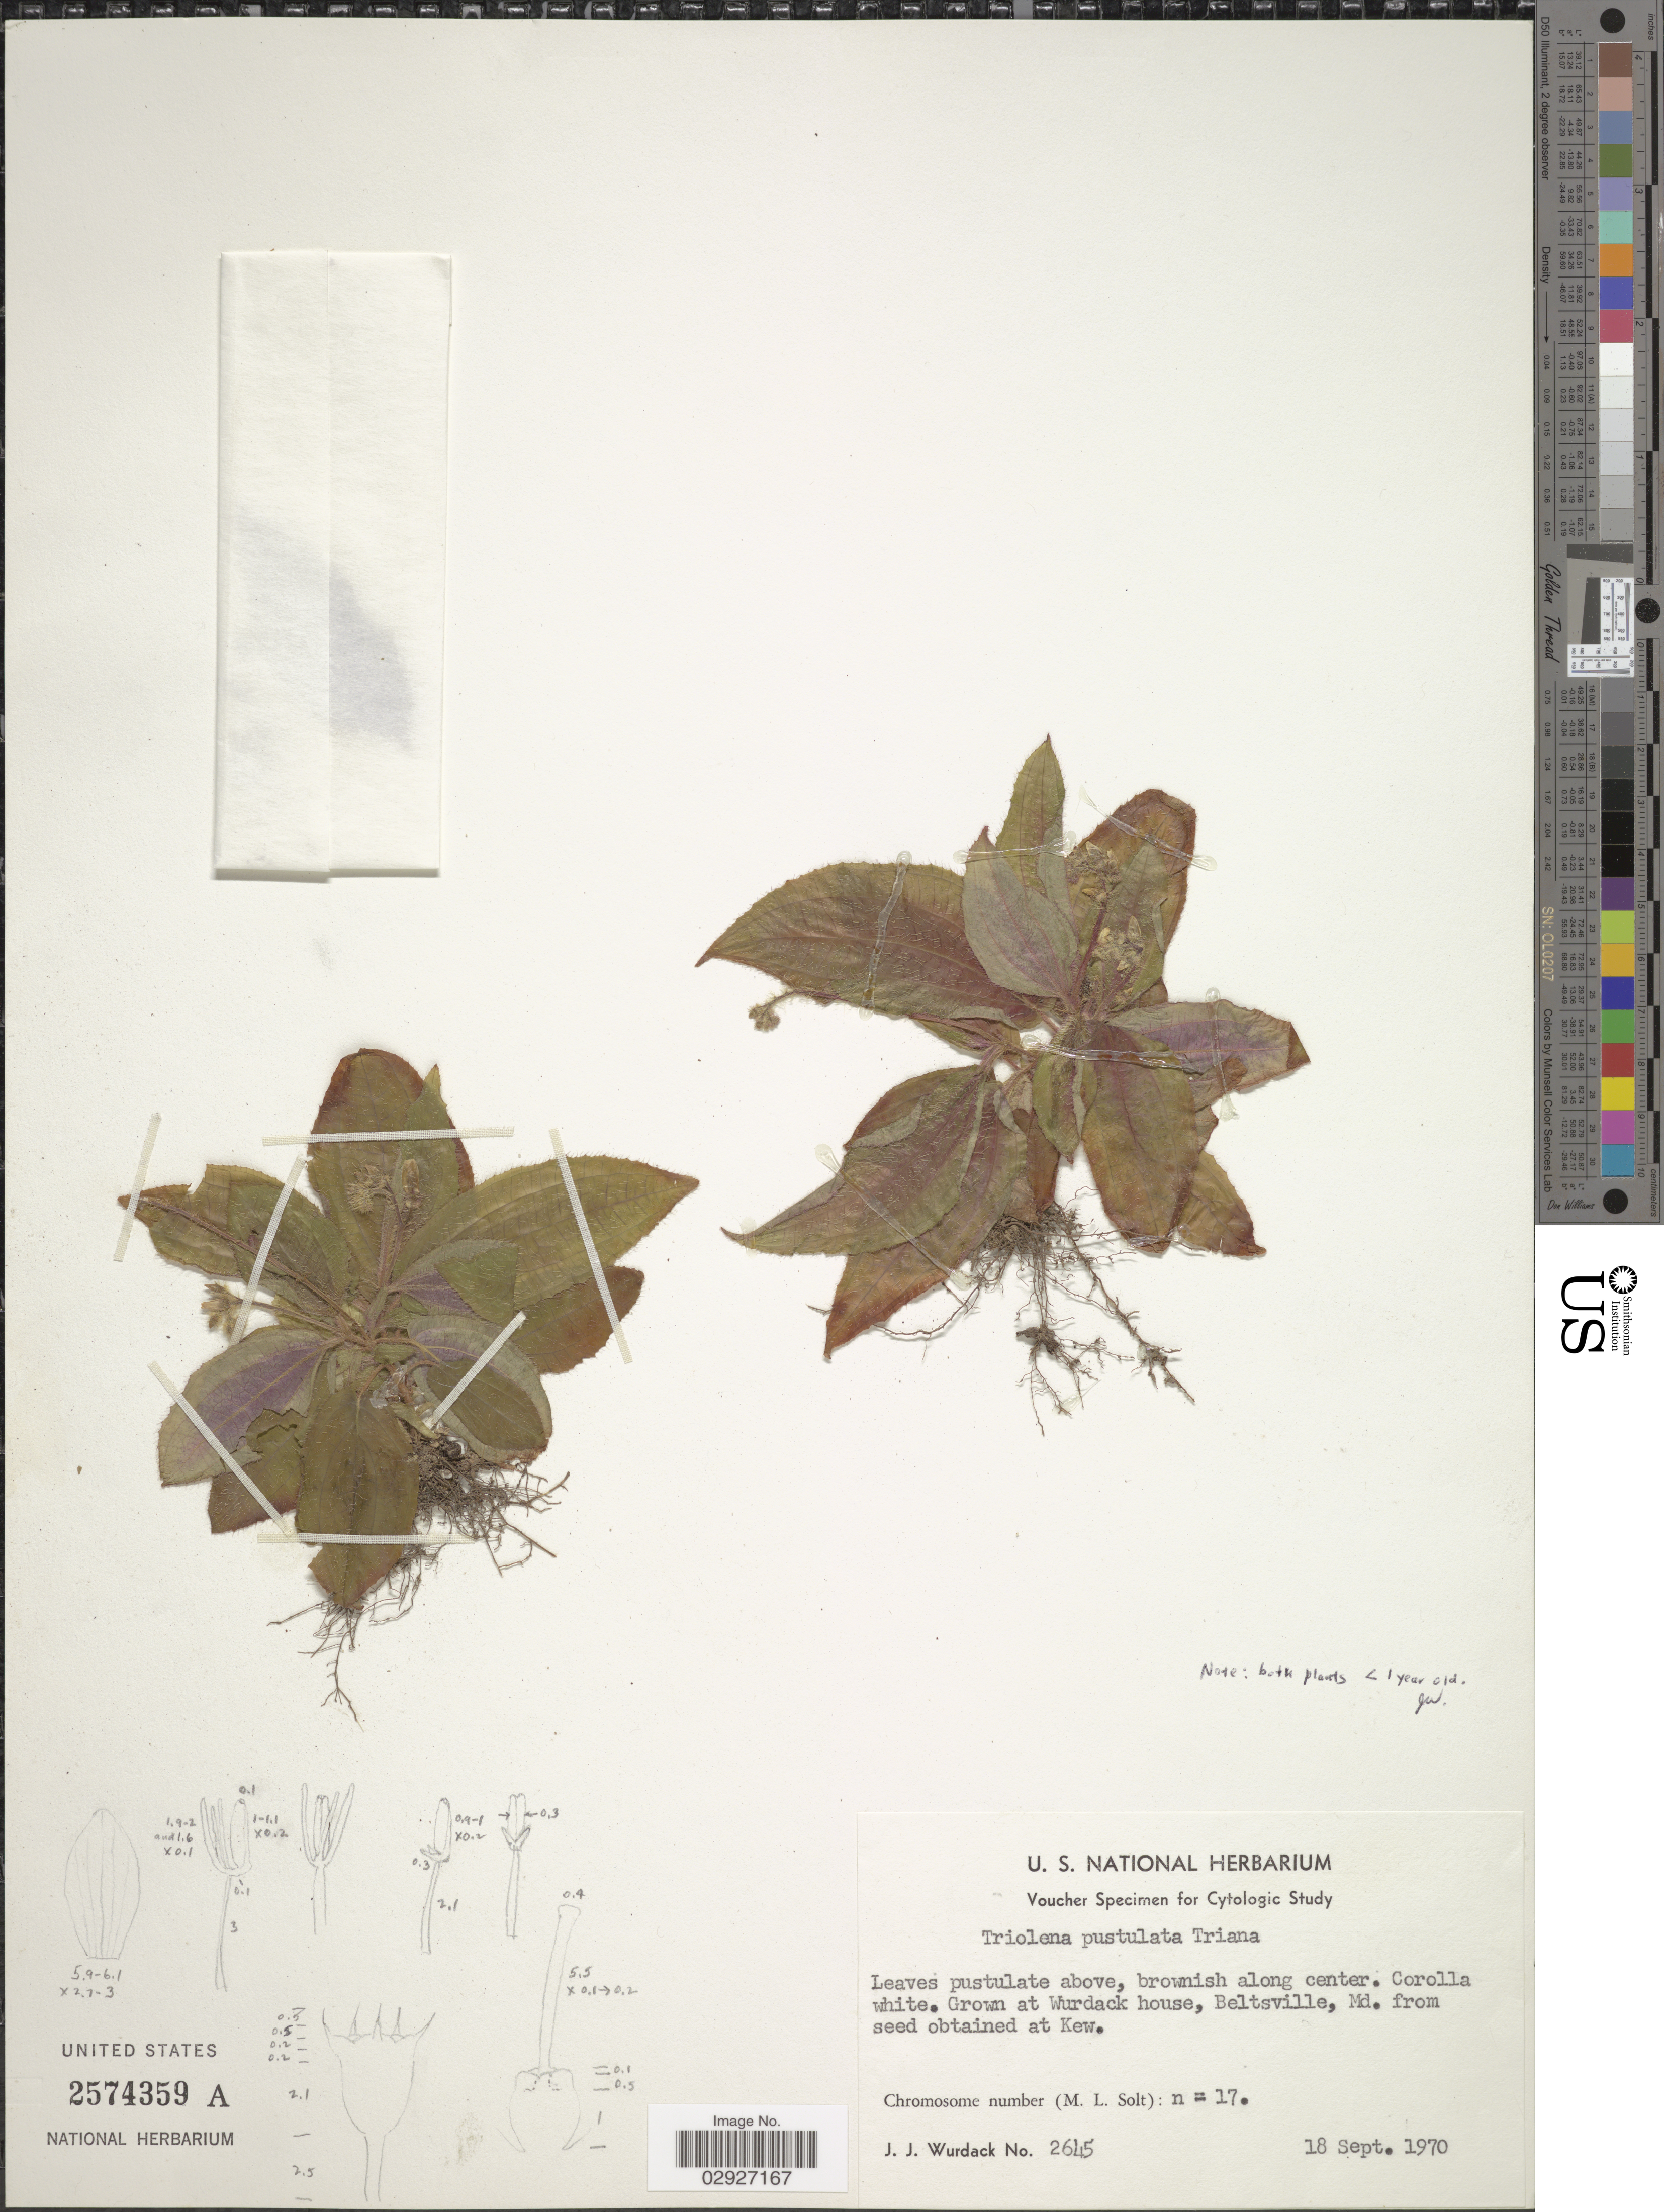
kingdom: Plantae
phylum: Tracheophyta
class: Magnoliopsida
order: Myrtales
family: Melastomataceae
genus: Triolena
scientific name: Triolena pustulata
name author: Triana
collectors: J. J. Wurdack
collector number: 2645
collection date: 1970-09-18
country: United States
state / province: Maryland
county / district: Prince George's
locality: Grown at Wurdack house, Beltsville.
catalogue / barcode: US 2574359A